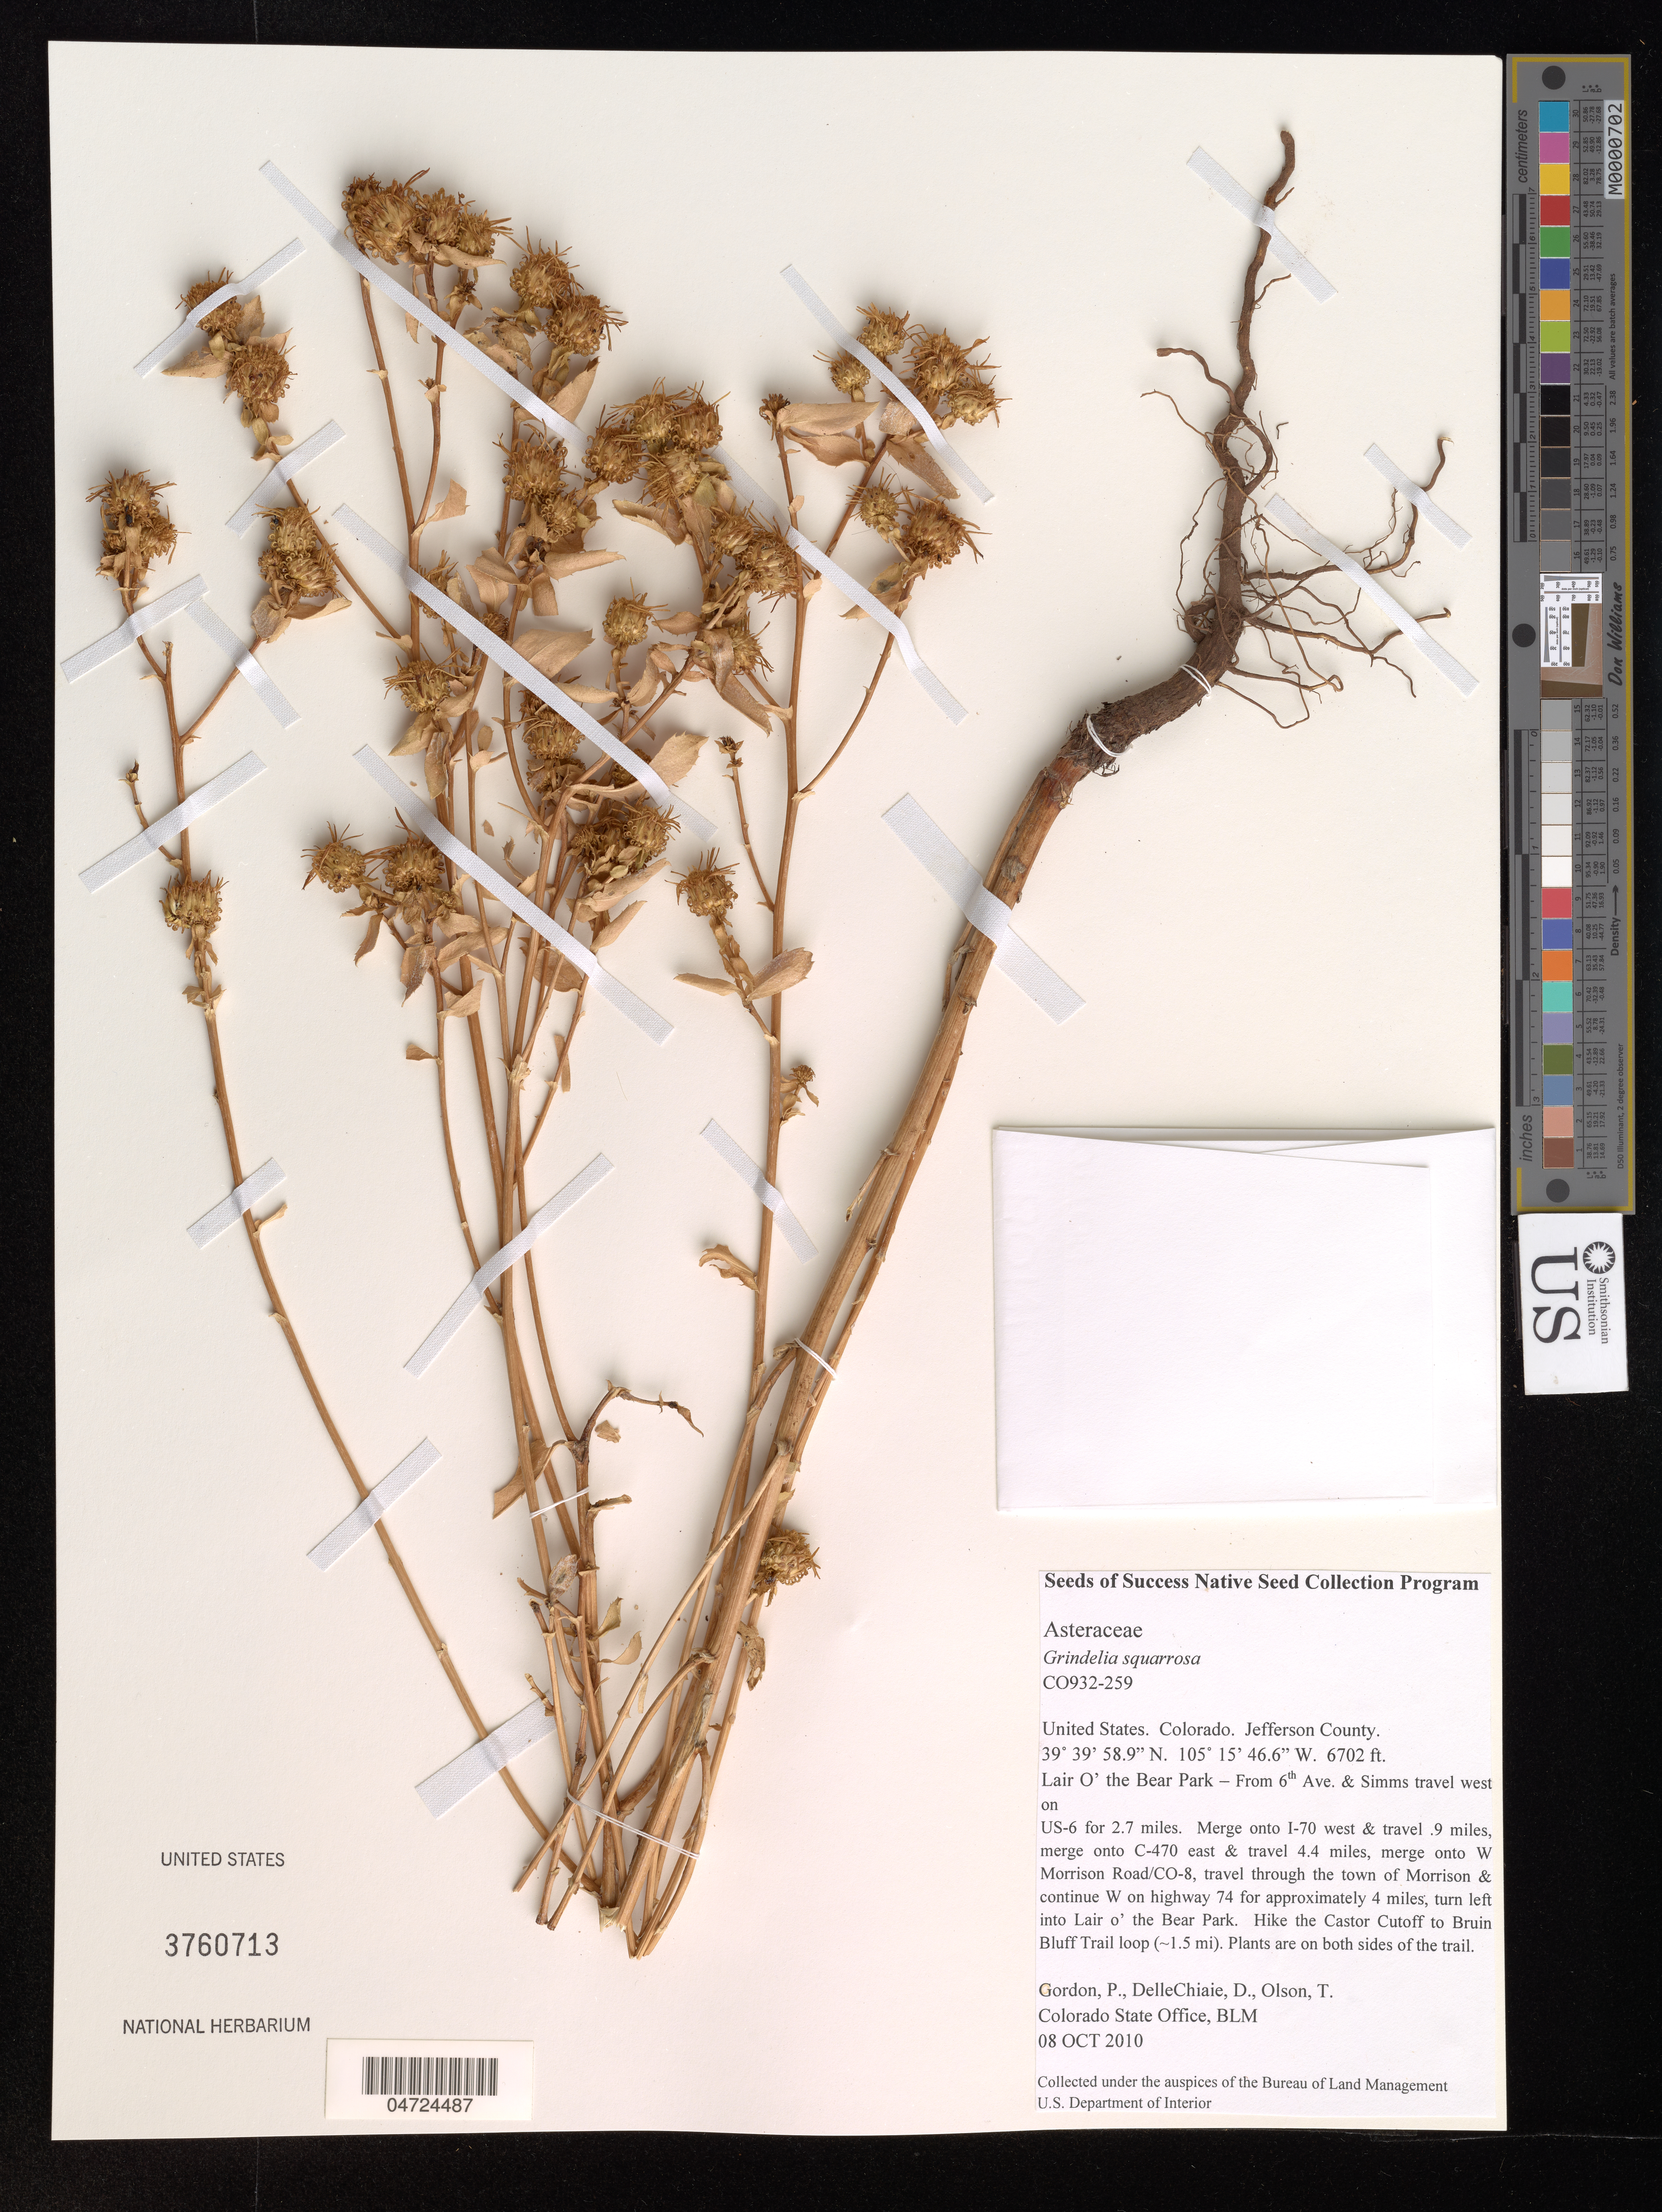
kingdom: Plantae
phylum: Tracheophyta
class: Magnoliopsida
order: Asterales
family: Asteraceae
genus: Grindelia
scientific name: Grindelia squarrosa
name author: (Pursh) Dunal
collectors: P. Gordon & D. DelleChiaie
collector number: CO932-259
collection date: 2010-10-08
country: United States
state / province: Colorado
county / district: Jefferson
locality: Jefferson County. Lair O' the Bear Park - From 6th Ave. & Simms travel west on US-6 for 2.7 miles. Merge onto I-70 west & travel .9 miles, merge onto C-470 east & travel 4.4 miles, merge onto W Morrison Road/CO-8, travel through the town of Morrison & continue W on highway 74 for approximately 4 miles, turn left into Lair o' the Bear Park. Hike the Castor Cutoff to Bruin Bluff Trail loop (~1.5mi).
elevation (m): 2043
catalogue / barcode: US 3760713